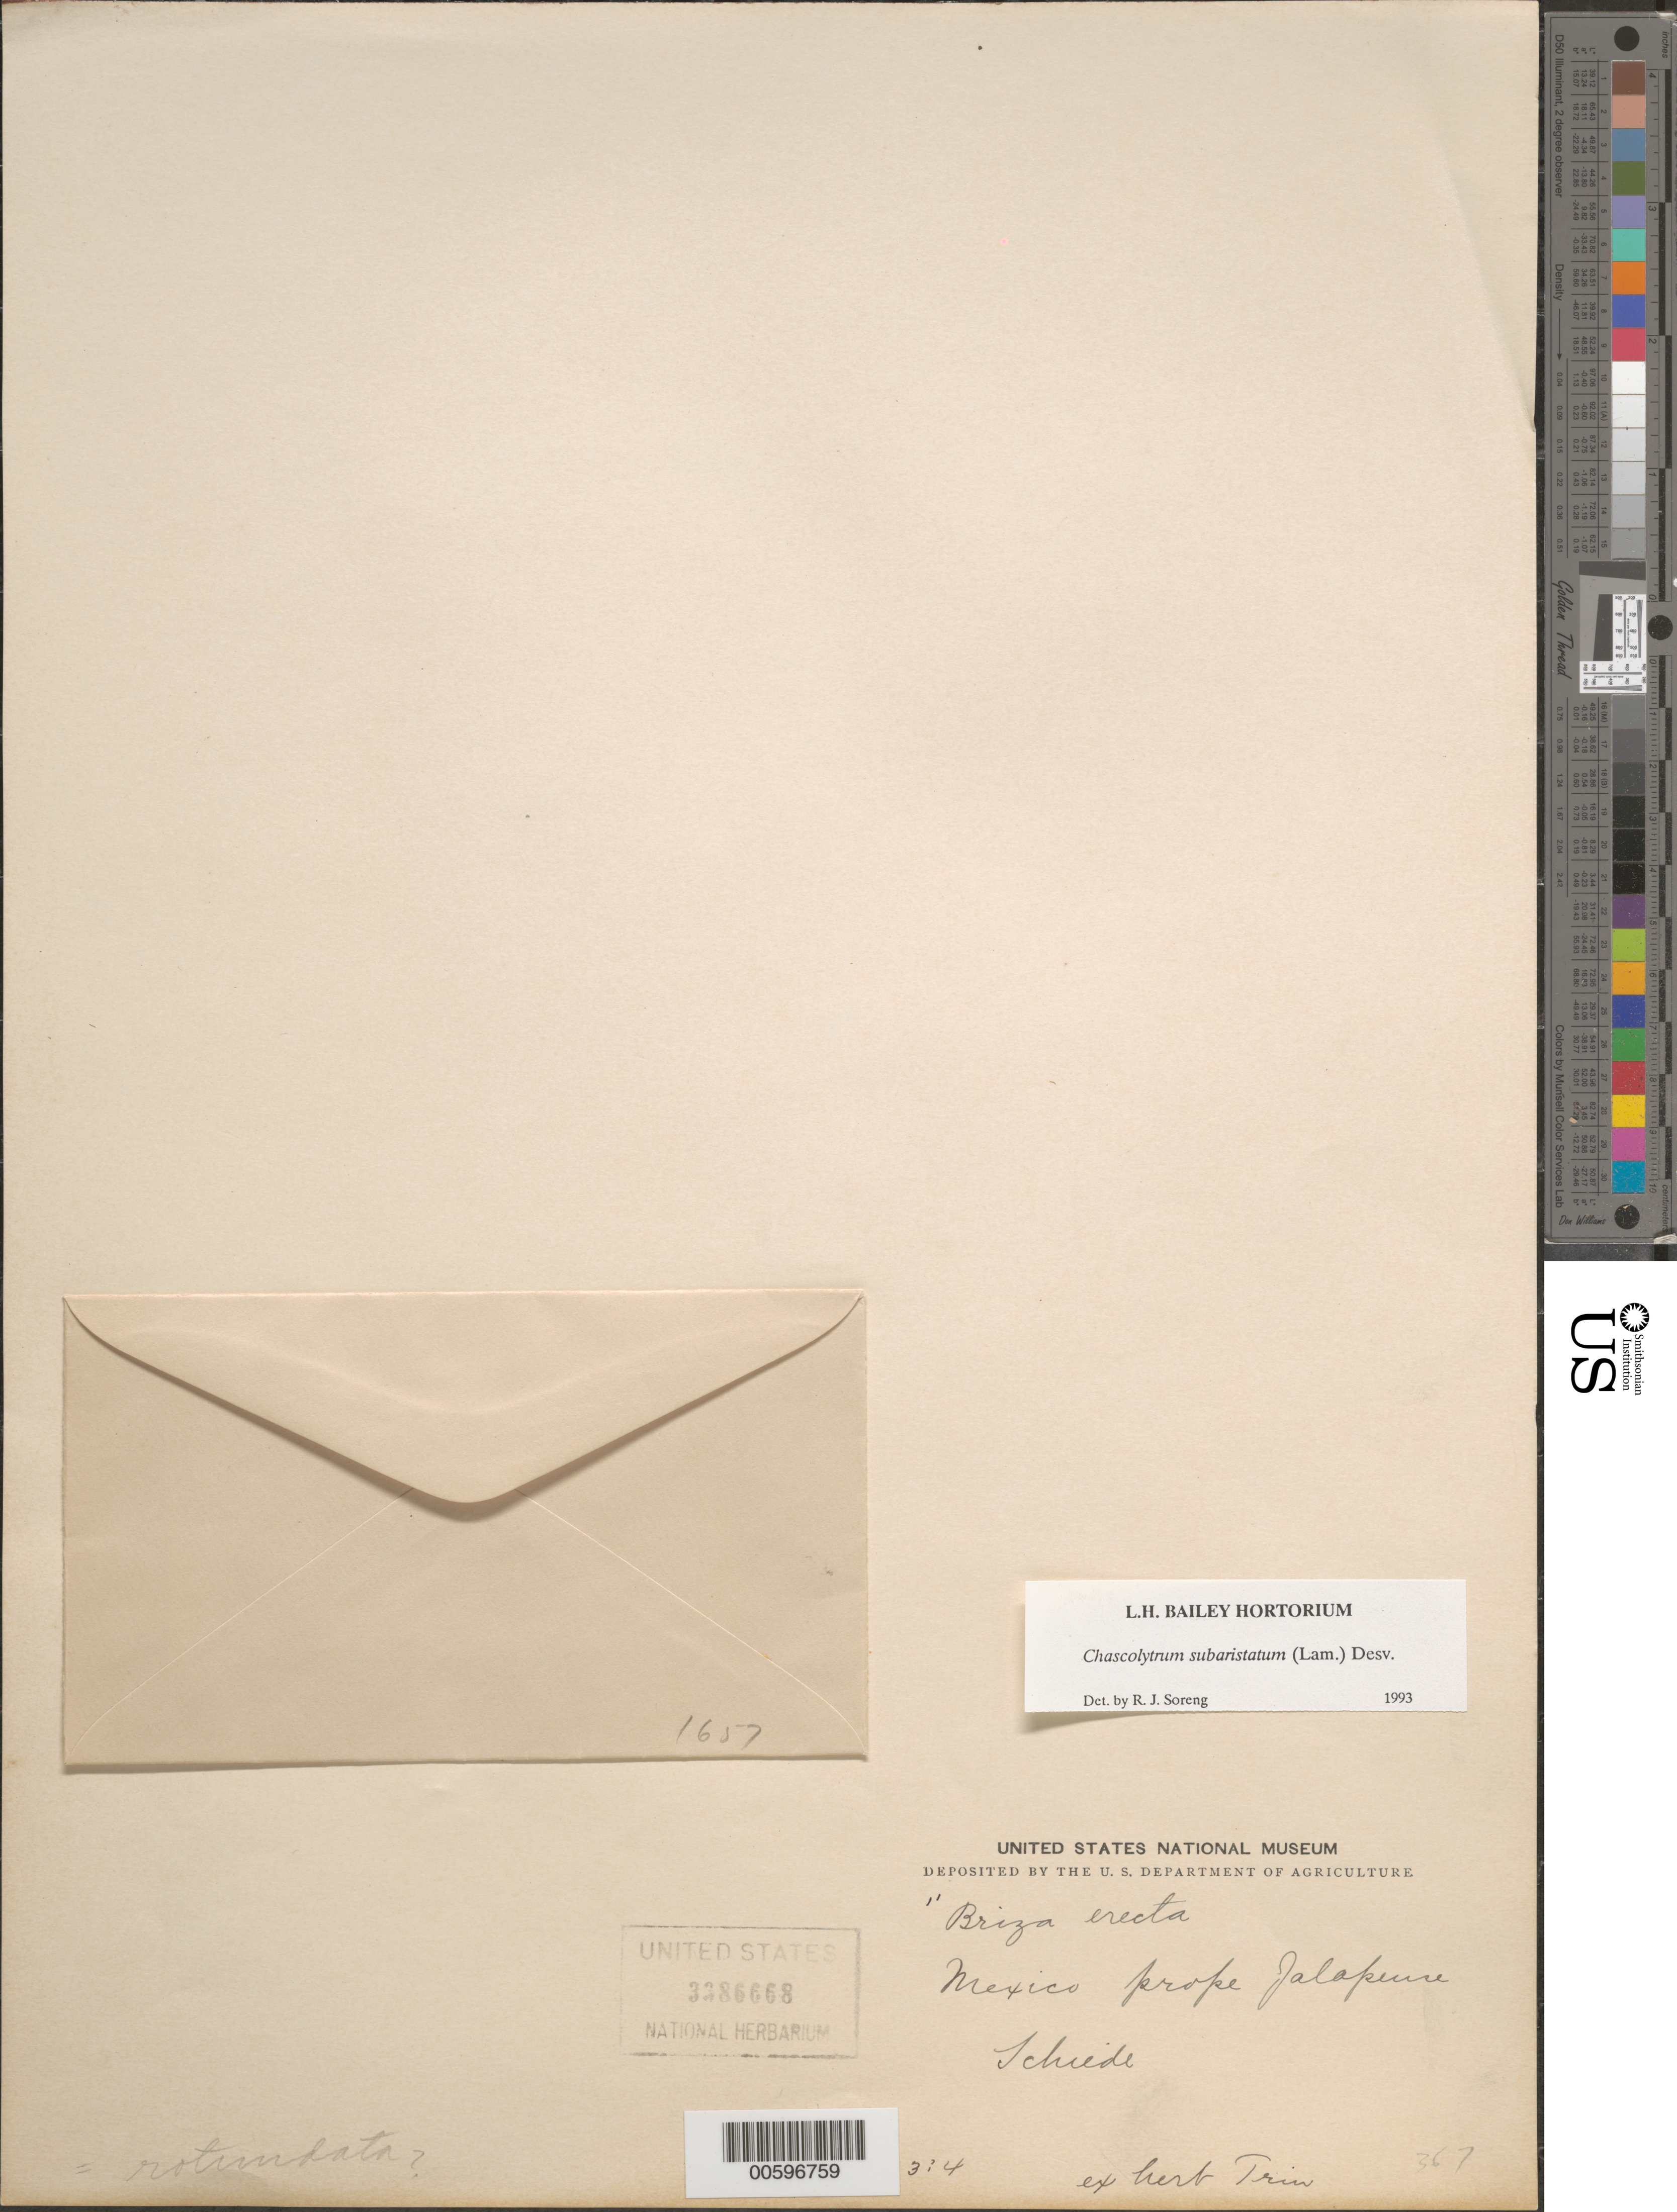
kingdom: Plantae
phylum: Tracheophyta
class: Liliopsida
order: Poales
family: Poaceae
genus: Chascolytrum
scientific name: Chascolytrum subaristatum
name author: (Lam.) Desv.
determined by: Soreng, Robert J., Research Associate (BOT), Smithsonian Institution - National Museum of Natural History (UNITED STATES)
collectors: C. J. W. Schiede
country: Mexico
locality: Prope Jalapune.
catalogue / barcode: US 3386668